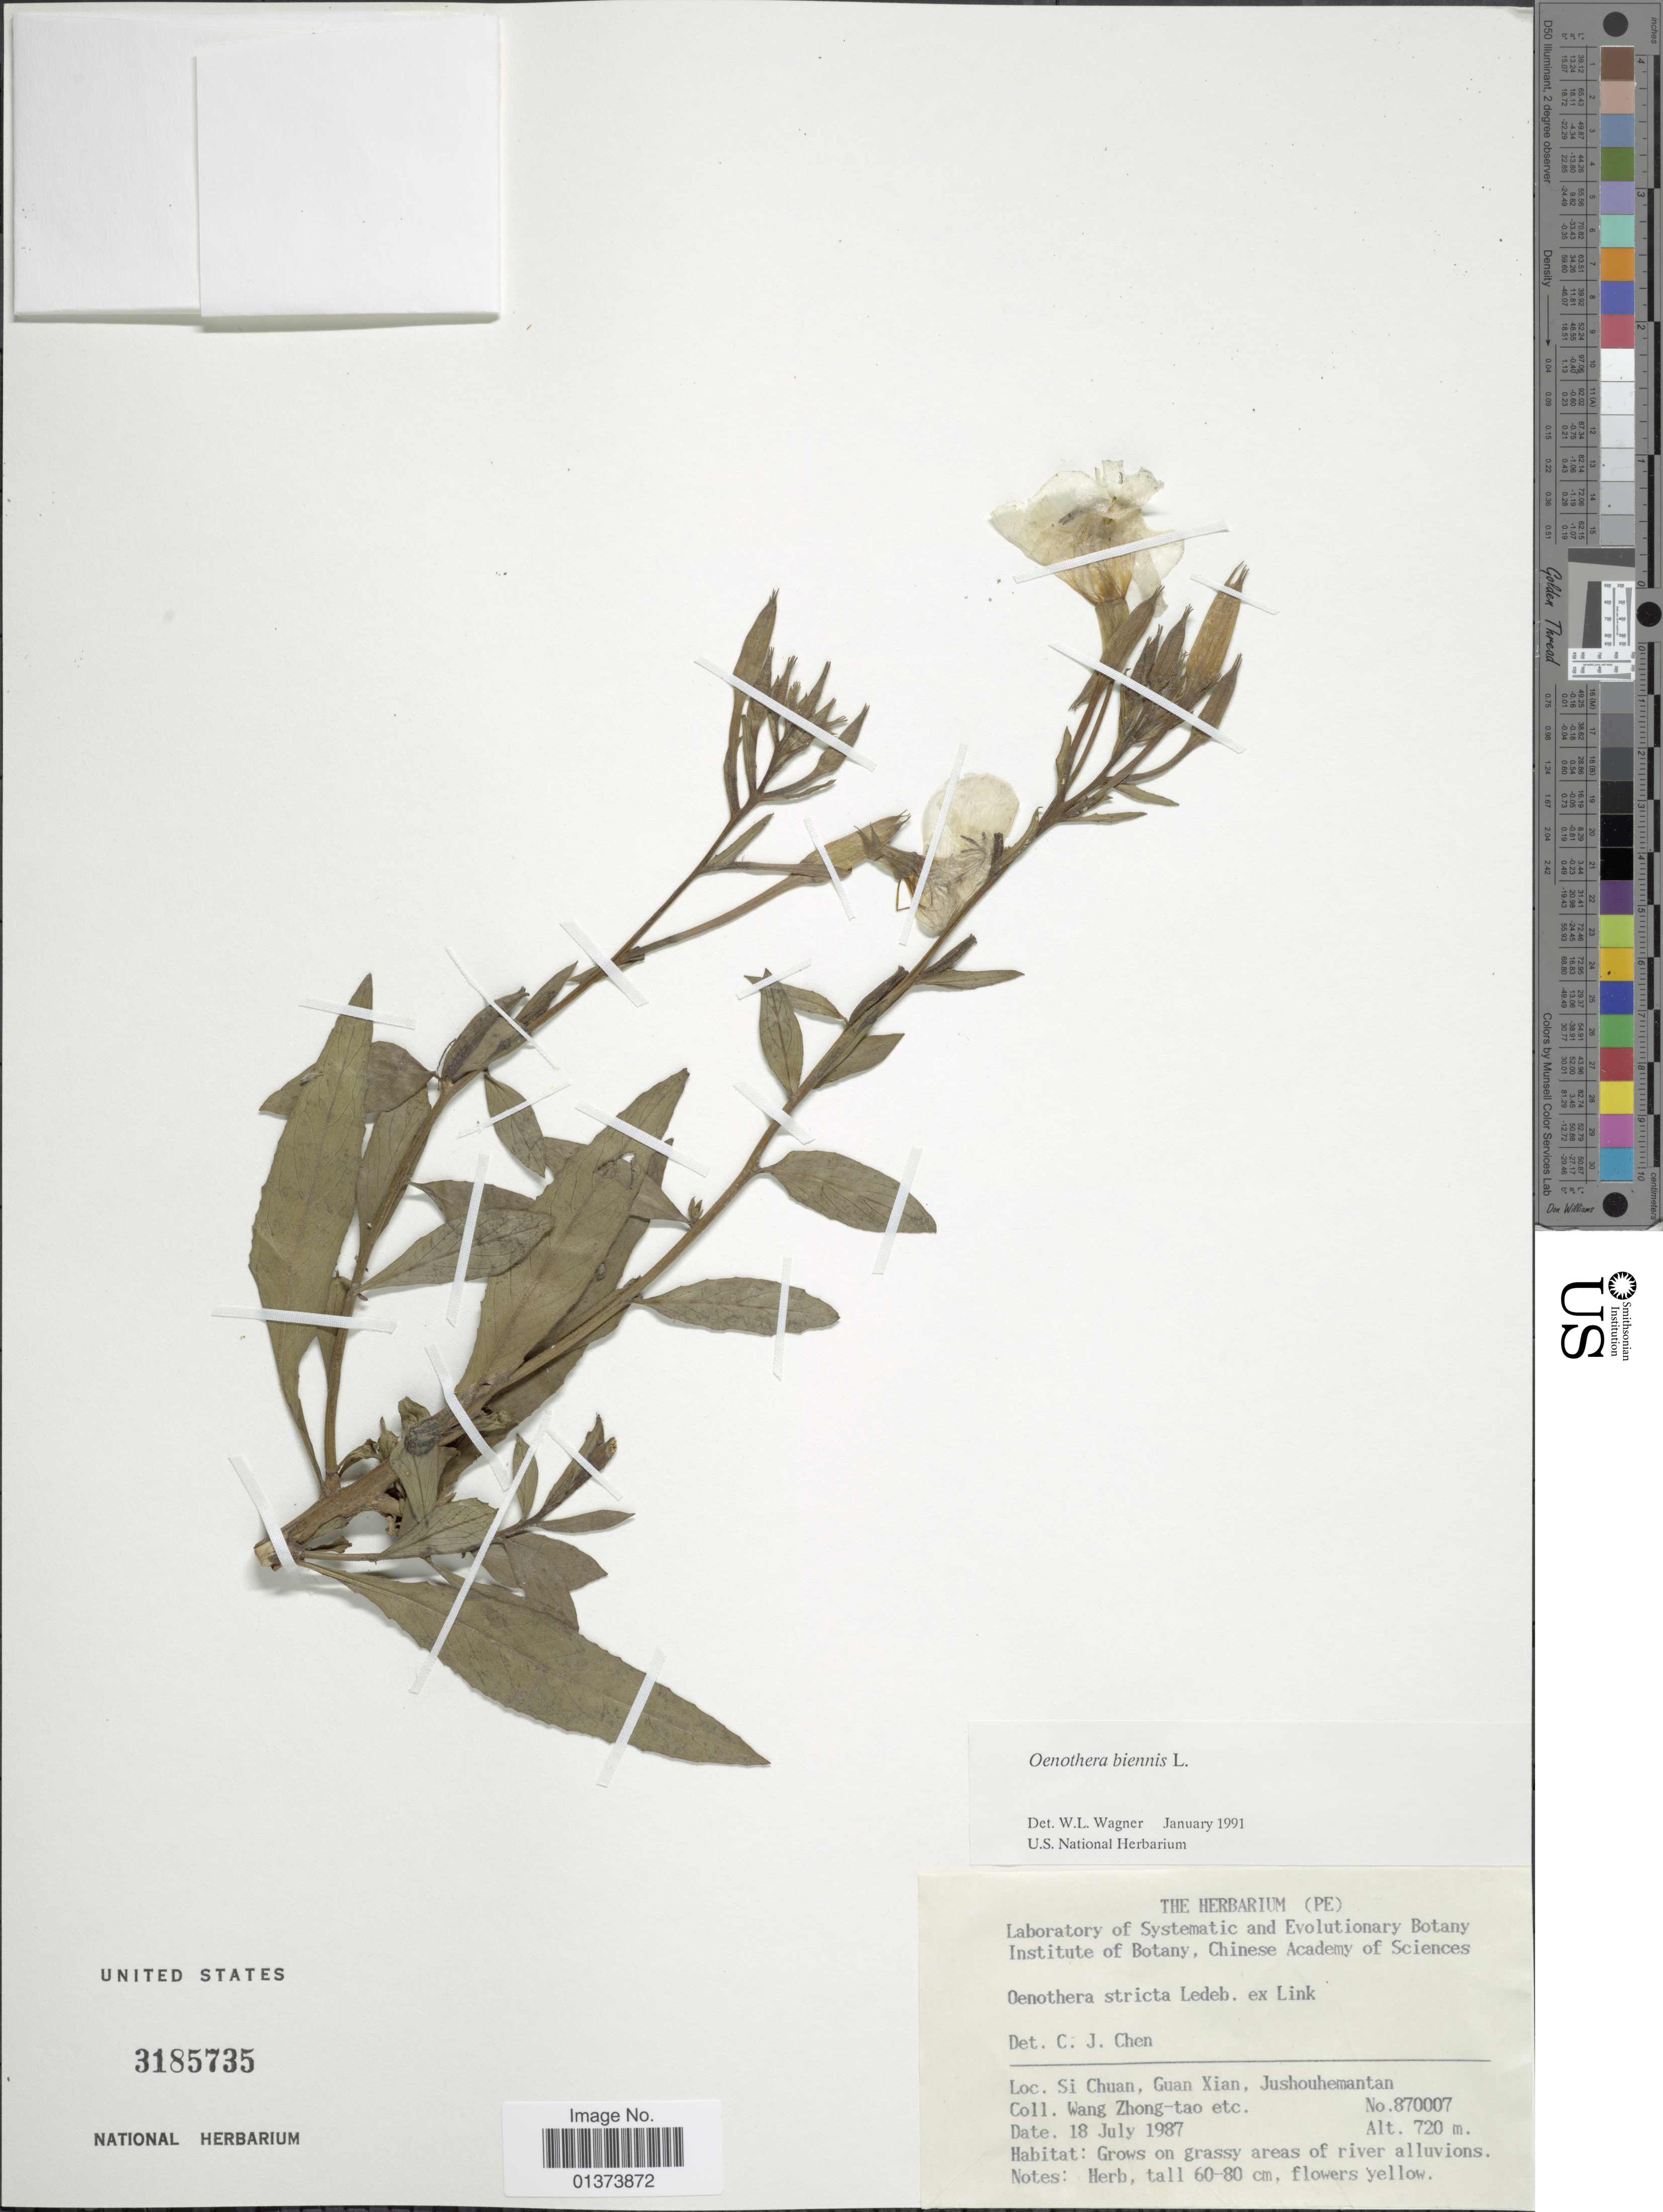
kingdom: Plantae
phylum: Tracheophyta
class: Magnoliopsida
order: Myrtales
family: Onagraceae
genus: Oenothera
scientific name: Oenothera biennis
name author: L.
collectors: et al.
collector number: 870007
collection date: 1987-07-18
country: China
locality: Si Chuan, Guan Xian, Jushouhemantan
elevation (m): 720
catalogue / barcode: US 3185735